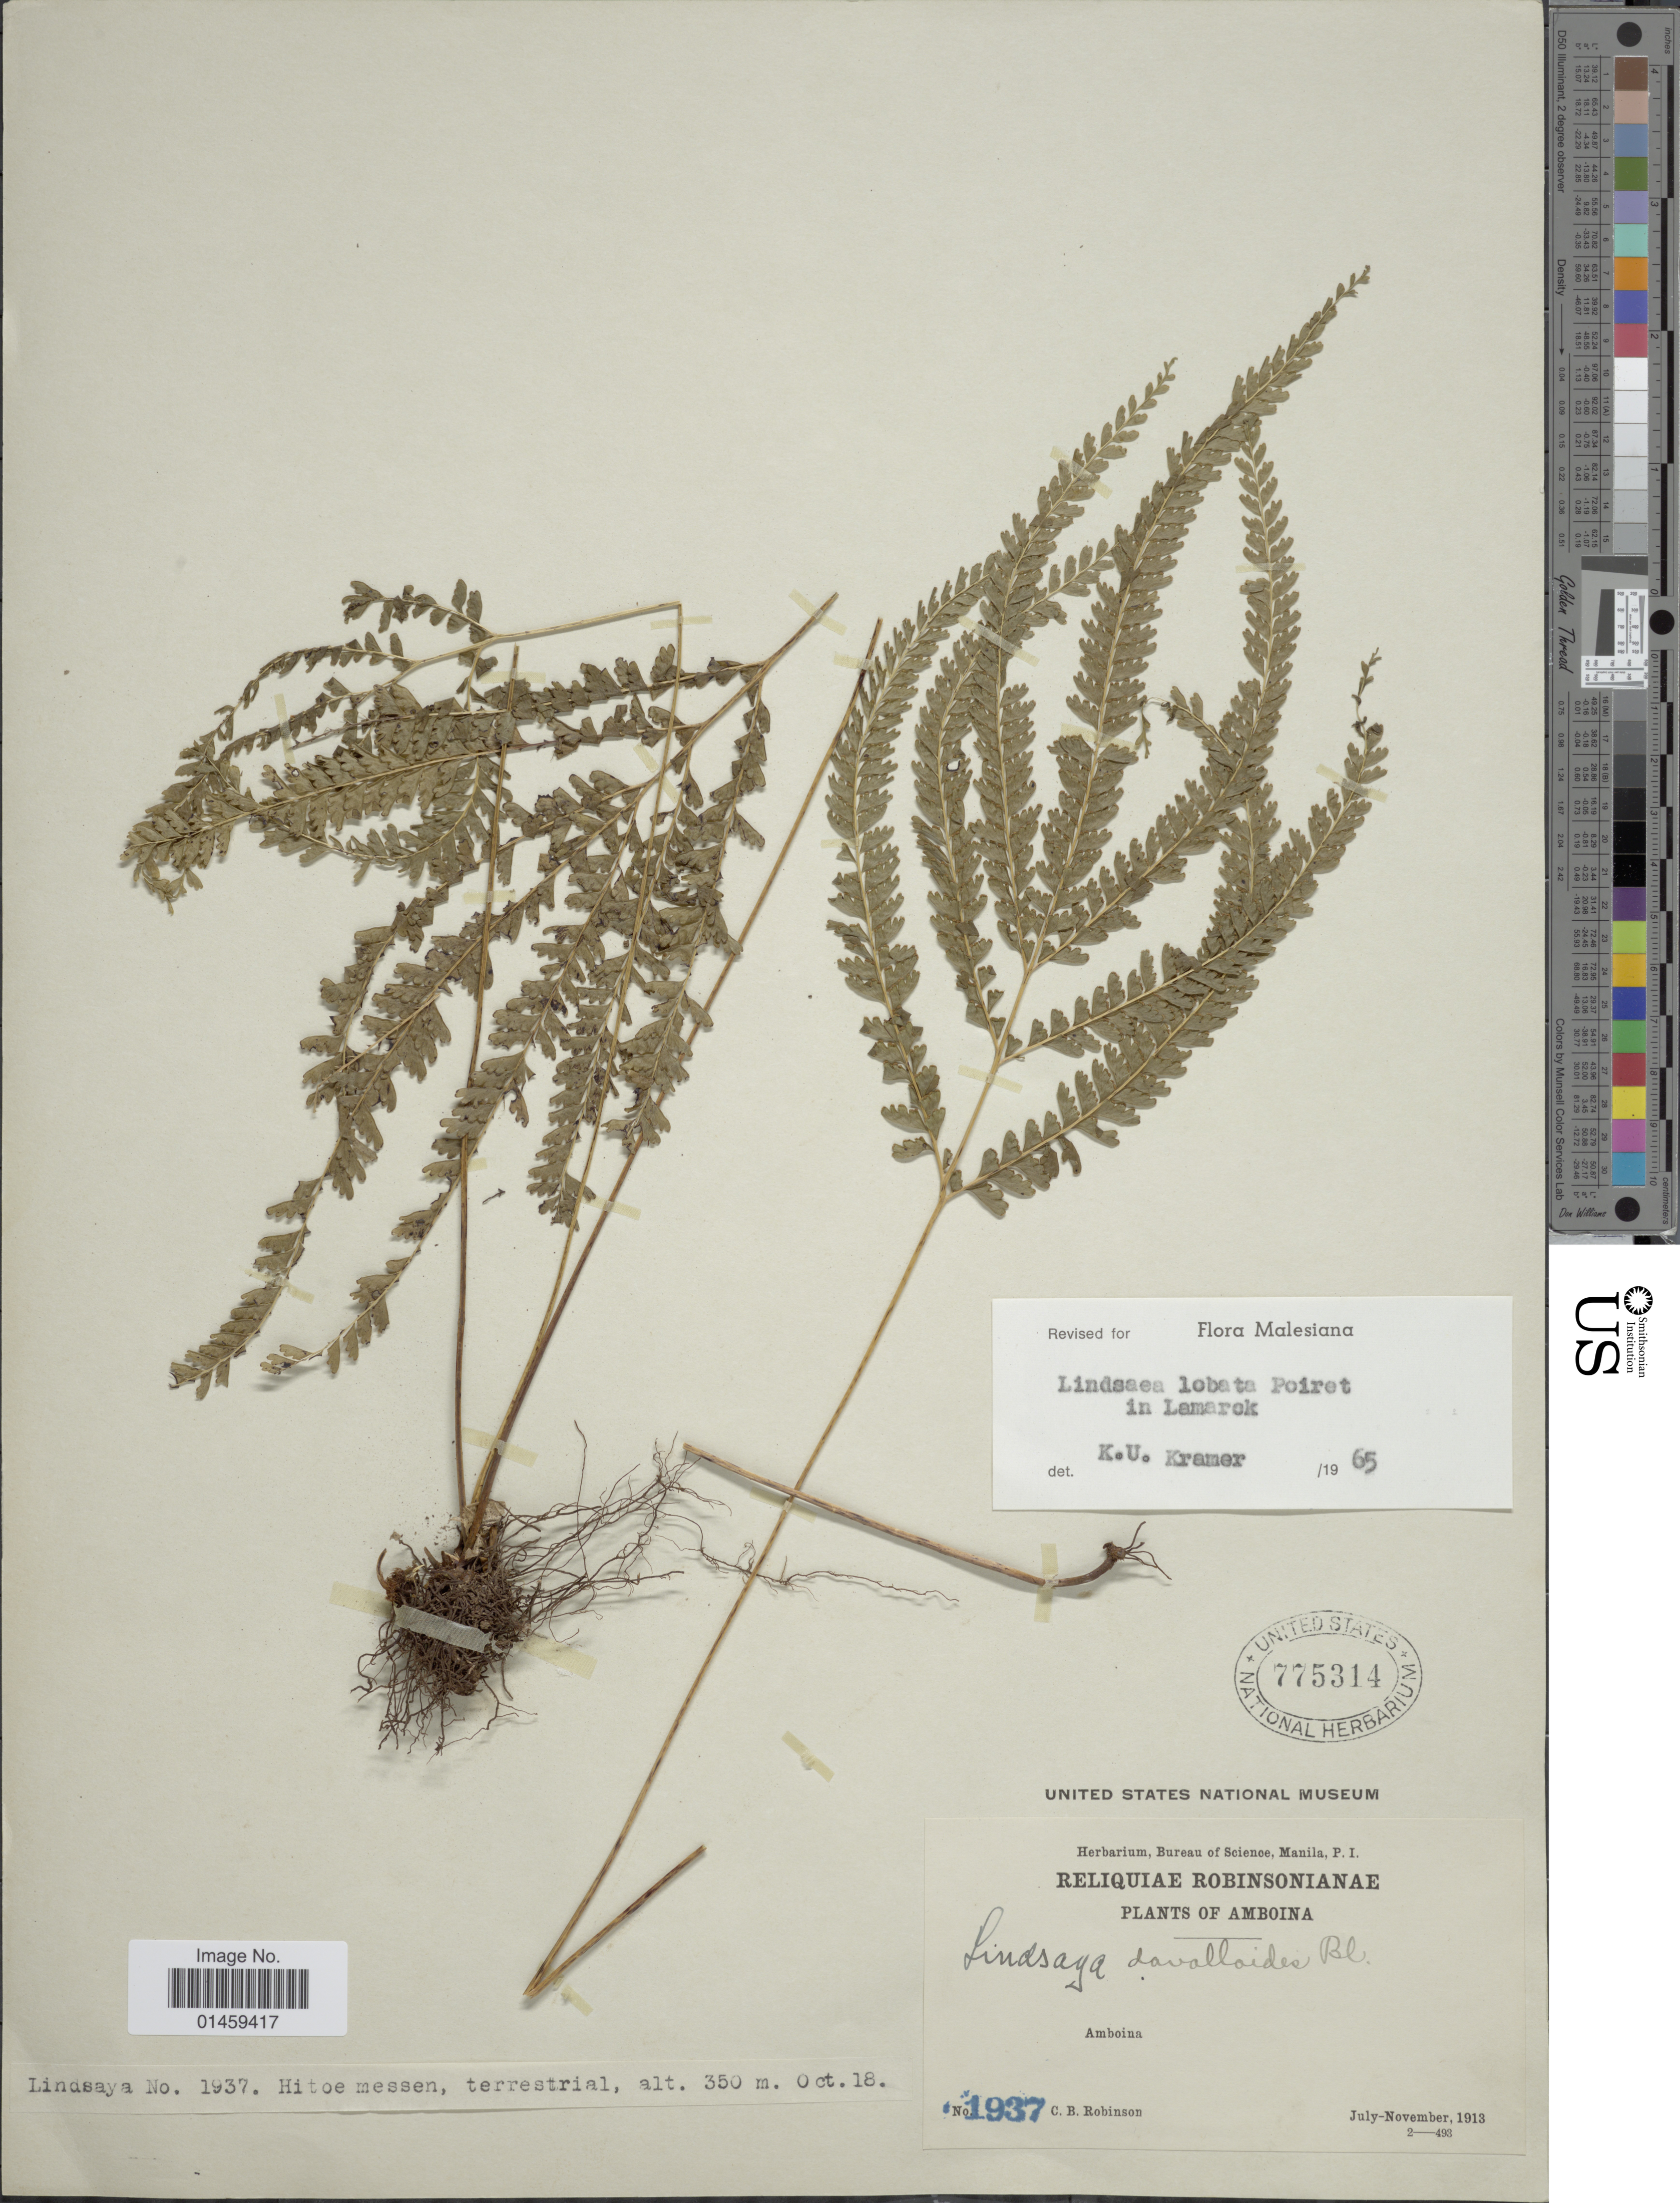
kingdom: Plantae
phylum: Tracheophyta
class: Polypodiopsida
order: Polypodiales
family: Lindsaeaceae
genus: Lindsaea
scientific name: Lindsaea lobata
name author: Poir.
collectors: C. Robinson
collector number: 1937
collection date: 1913-11/1913-12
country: Indonesia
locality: Amboina.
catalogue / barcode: US 775314